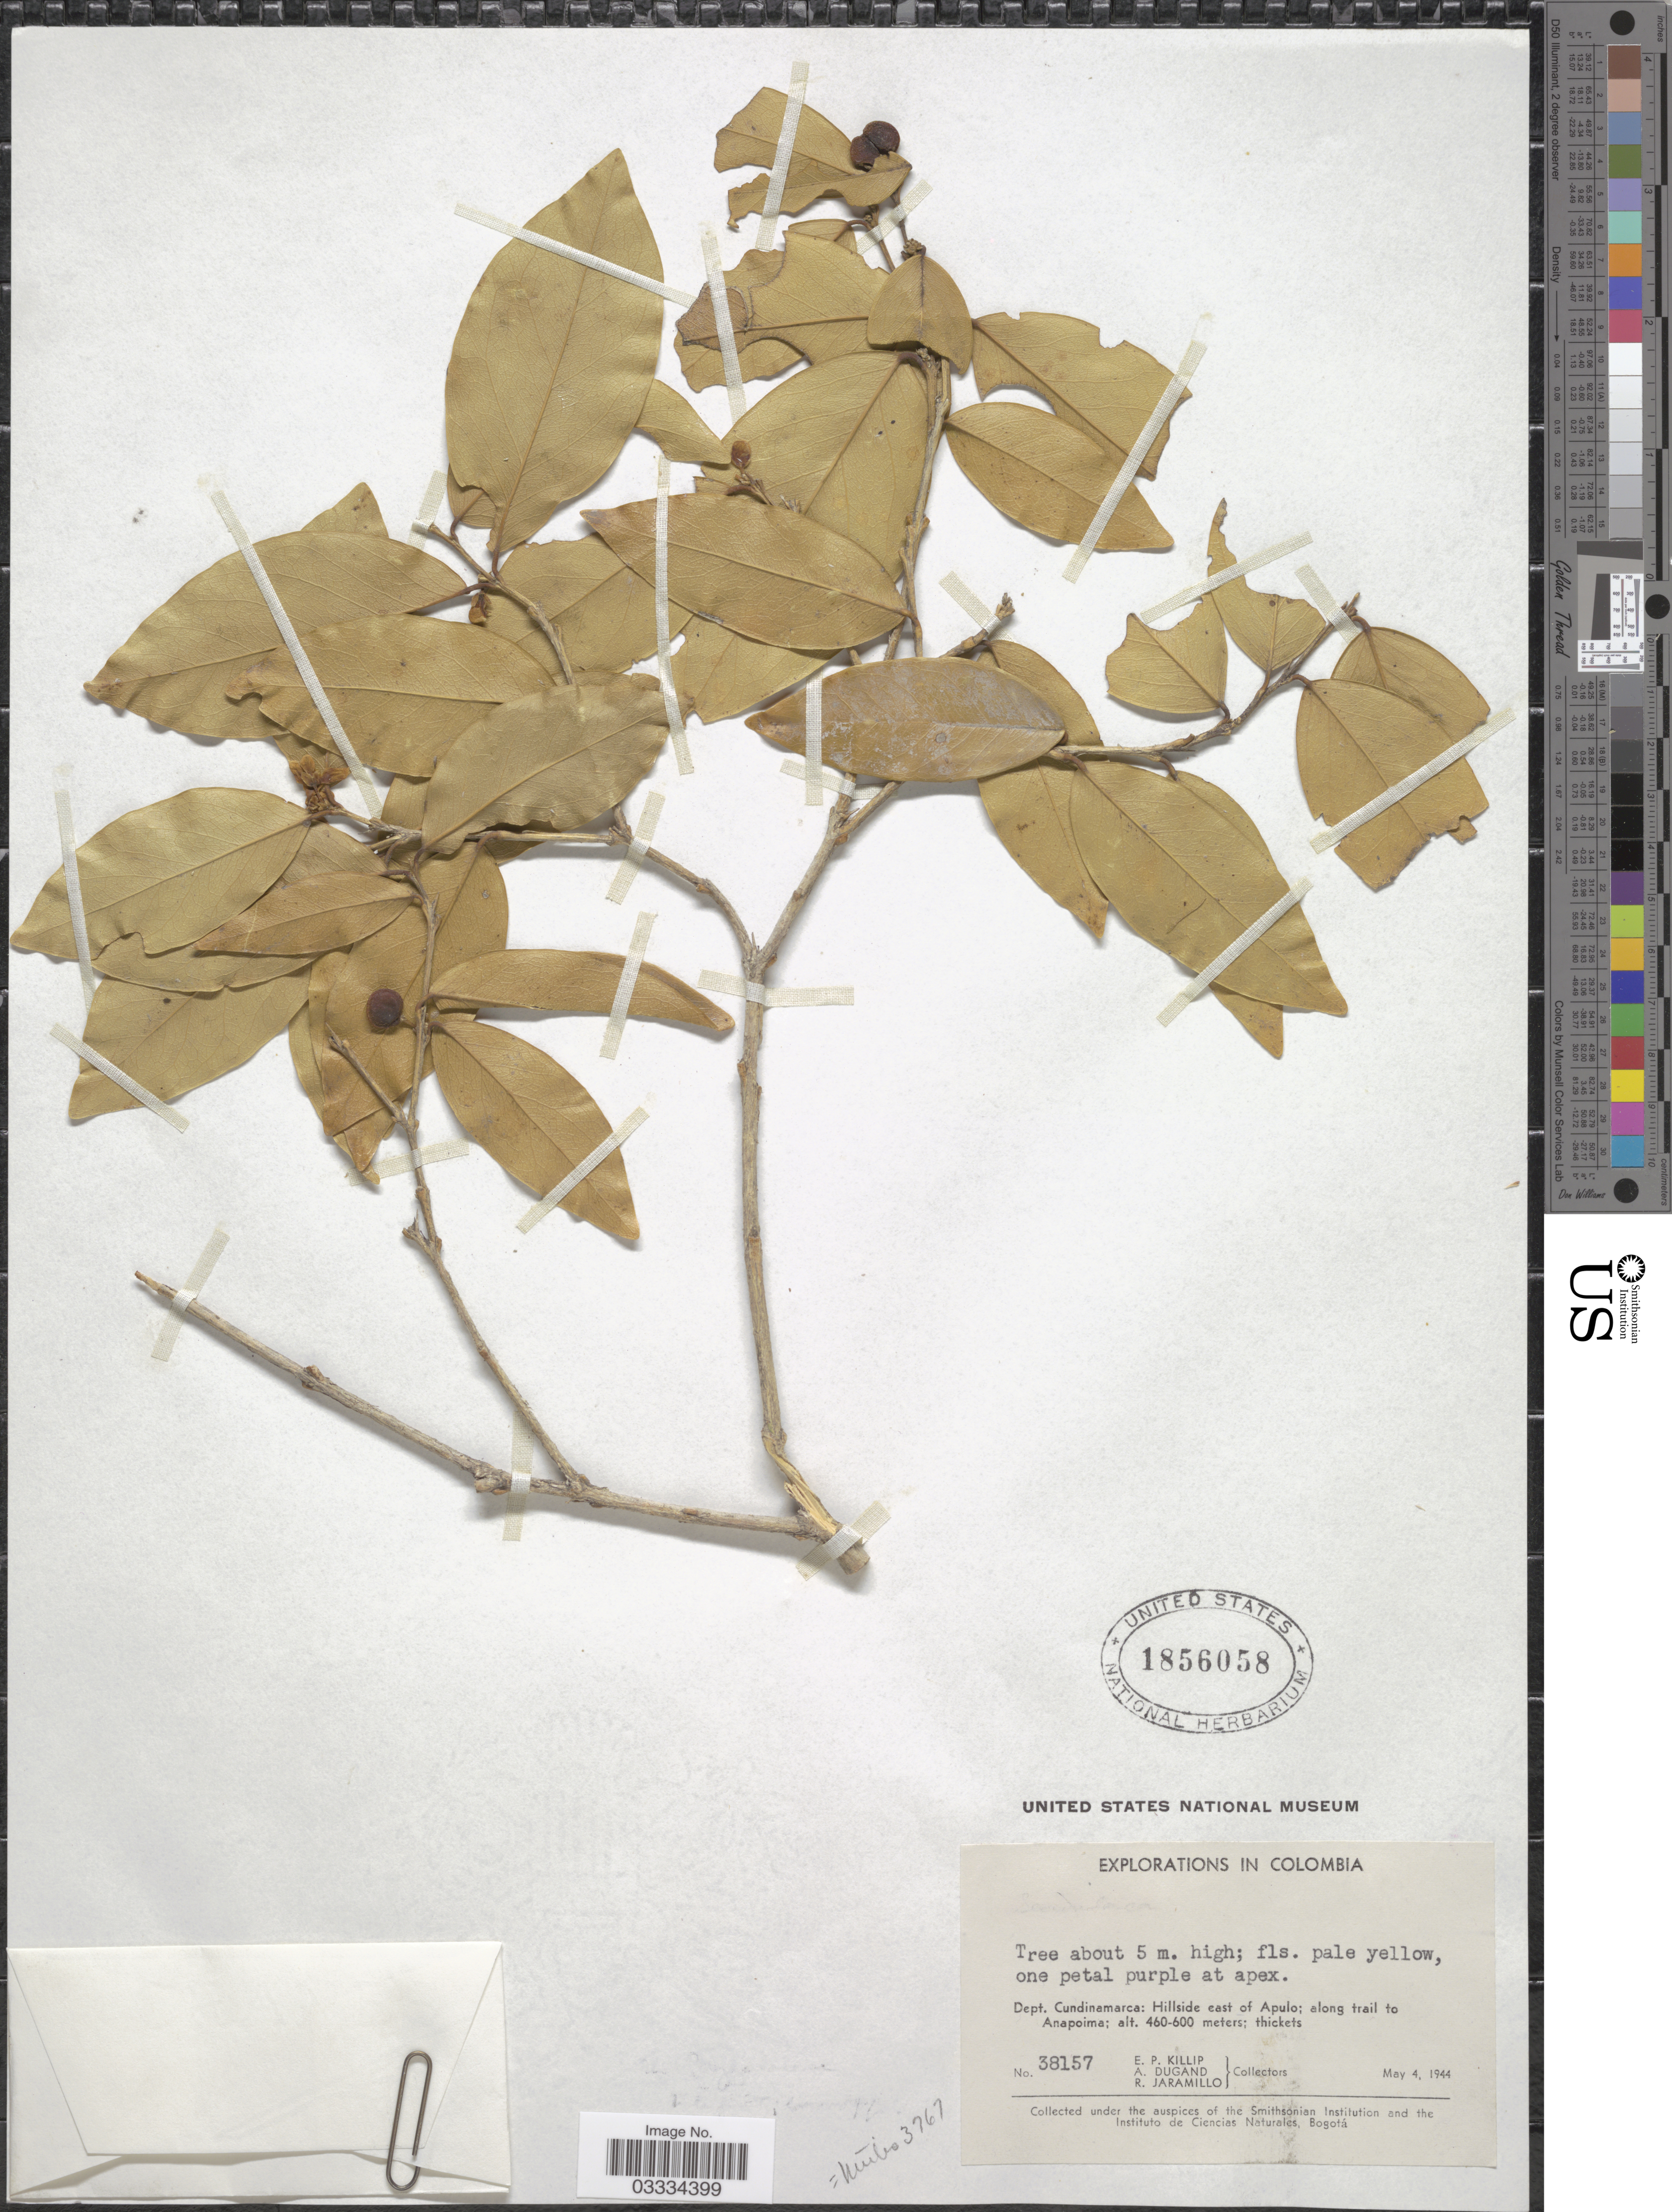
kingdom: Plantae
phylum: Tracheophyta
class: Magnoliopsida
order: Fabales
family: Polygalaceae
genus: Polygala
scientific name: Polygala sp.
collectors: E. P. Killip, A. Dugand & R. Jaramillo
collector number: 38157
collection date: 1944-05-04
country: Colombia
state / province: Cundinamarca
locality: Dept. Cundinamarca: Hillside east of Apulo; along trail to Anapoima.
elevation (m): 460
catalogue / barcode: US 1856058